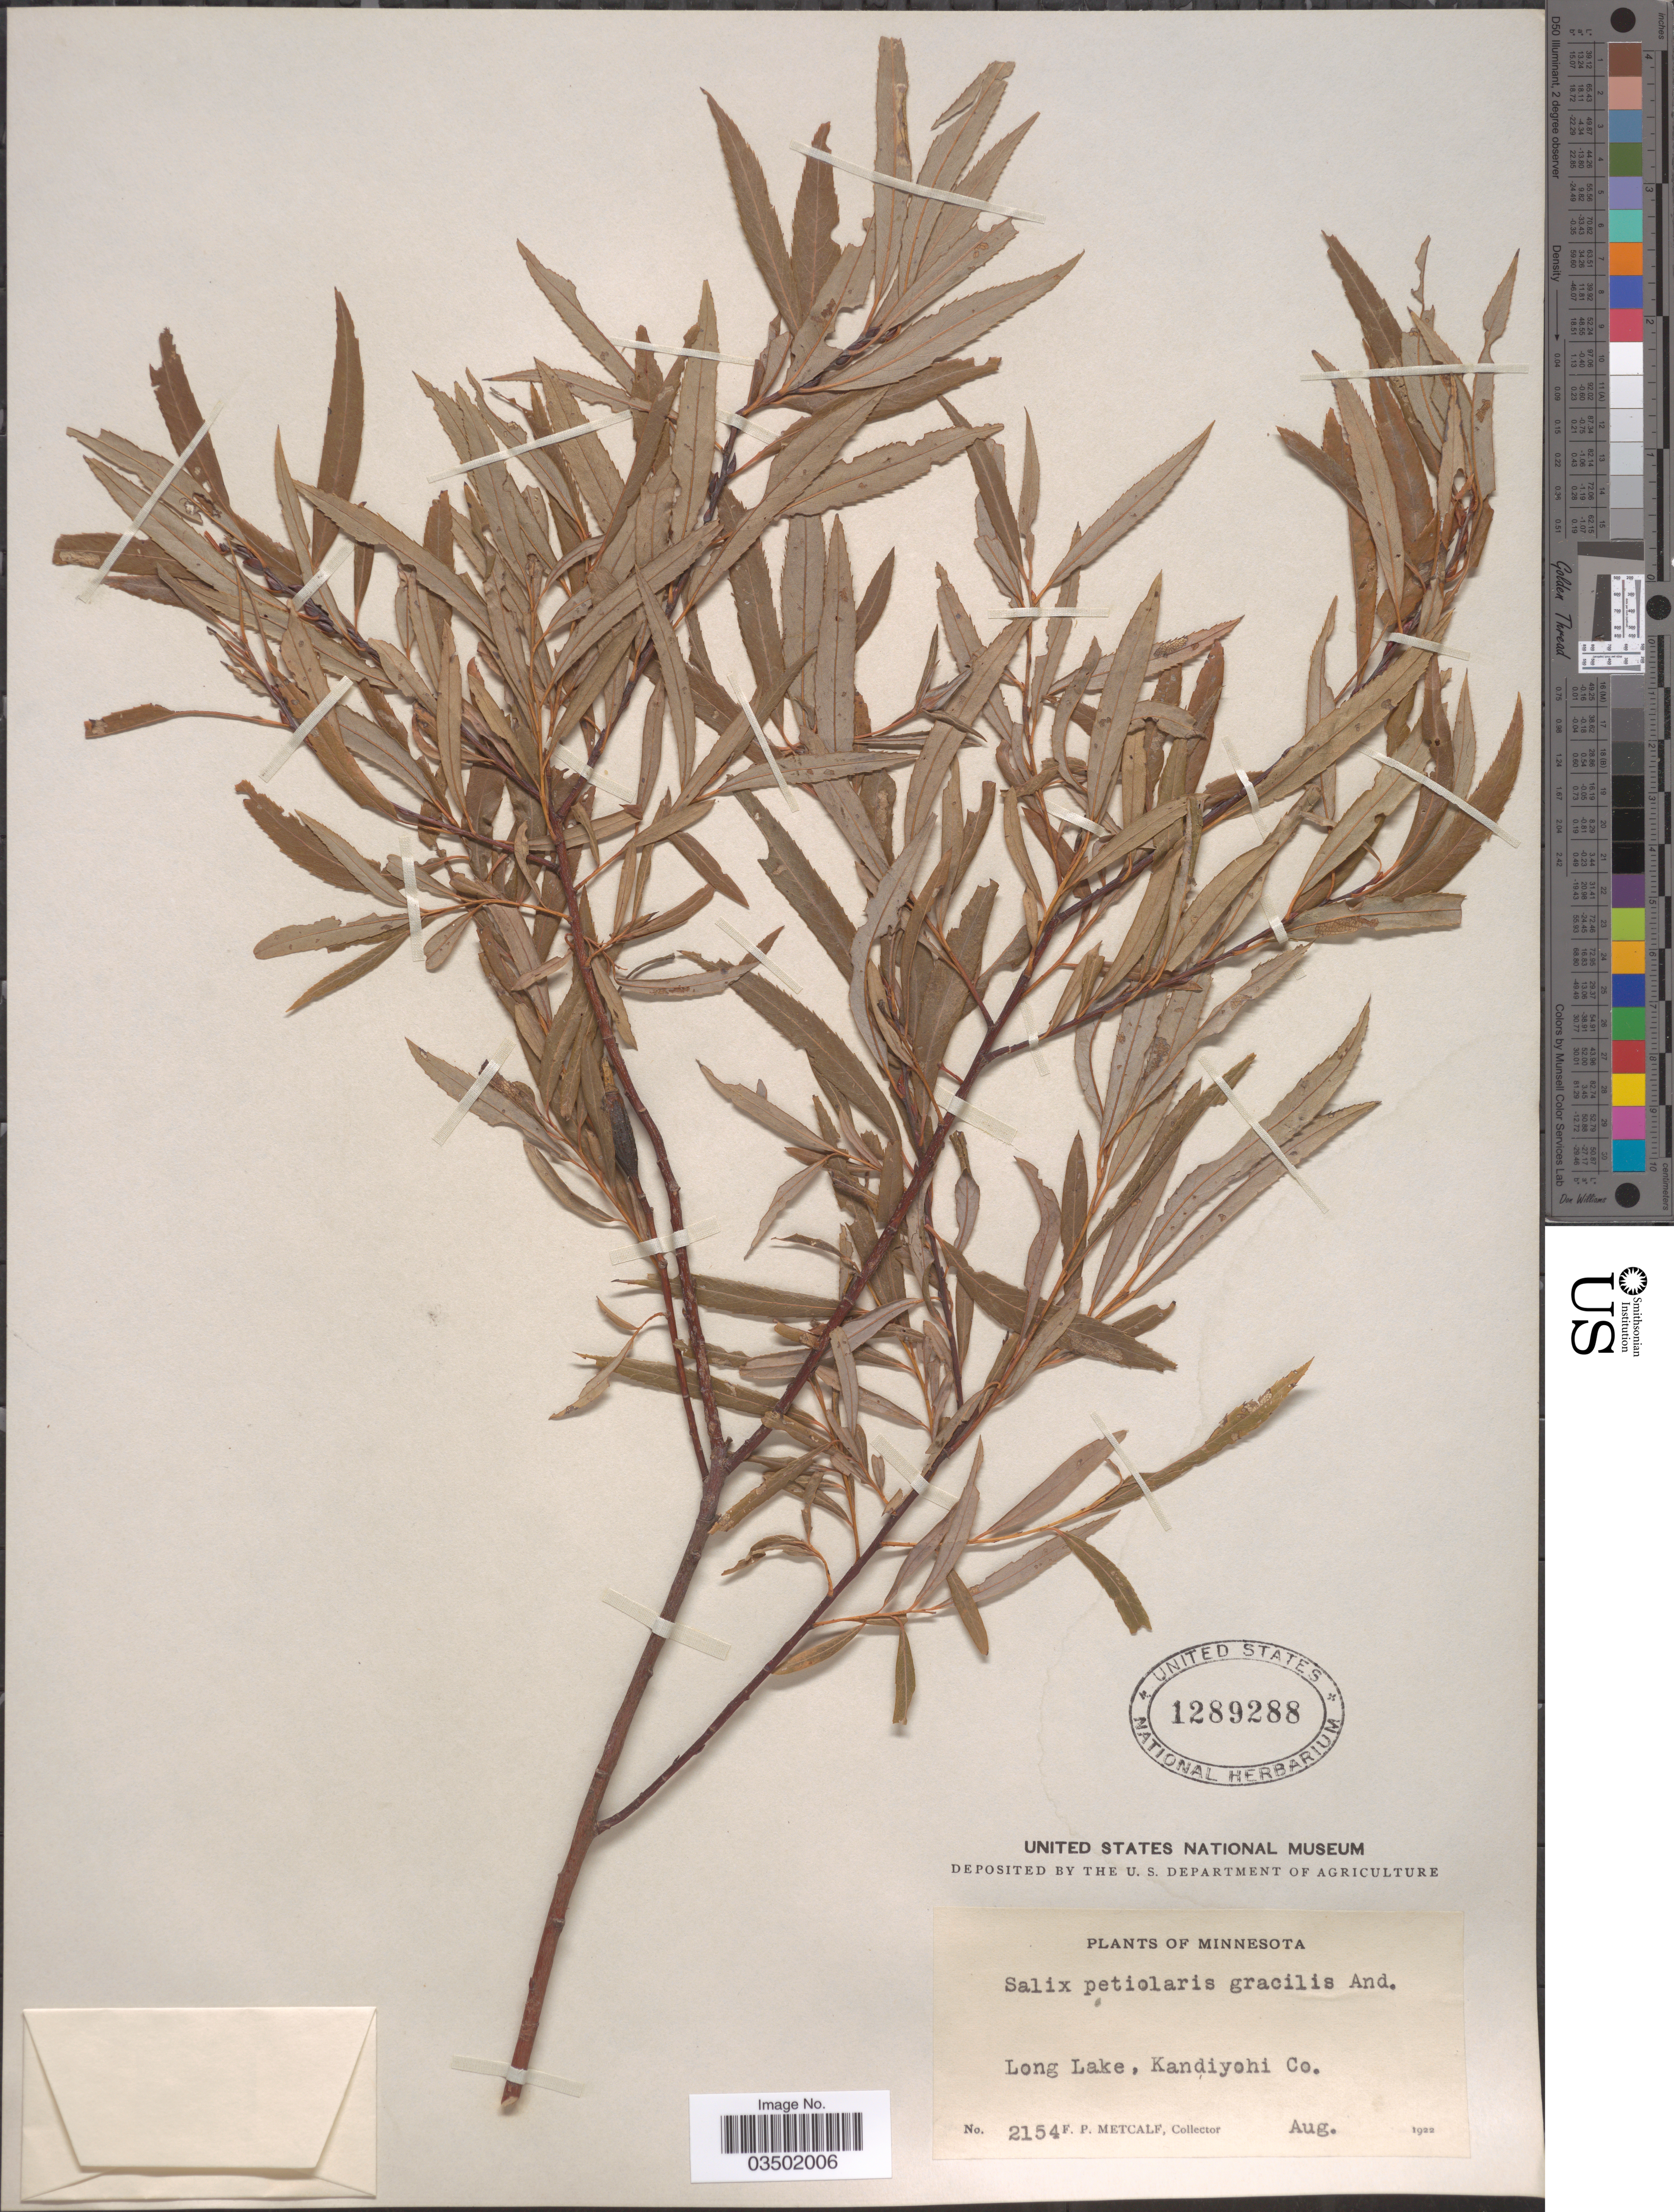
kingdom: Plantae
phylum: Tracheophyta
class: Magnoliopsida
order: Malpighiales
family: Salicaceae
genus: Salix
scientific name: Salix petiolaris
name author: Sm.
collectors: F. Metcalf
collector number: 2154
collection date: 1922-08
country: United States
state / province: Minnesota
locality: Long Lake, Kandiyohi Co.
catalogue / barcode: US 1289288